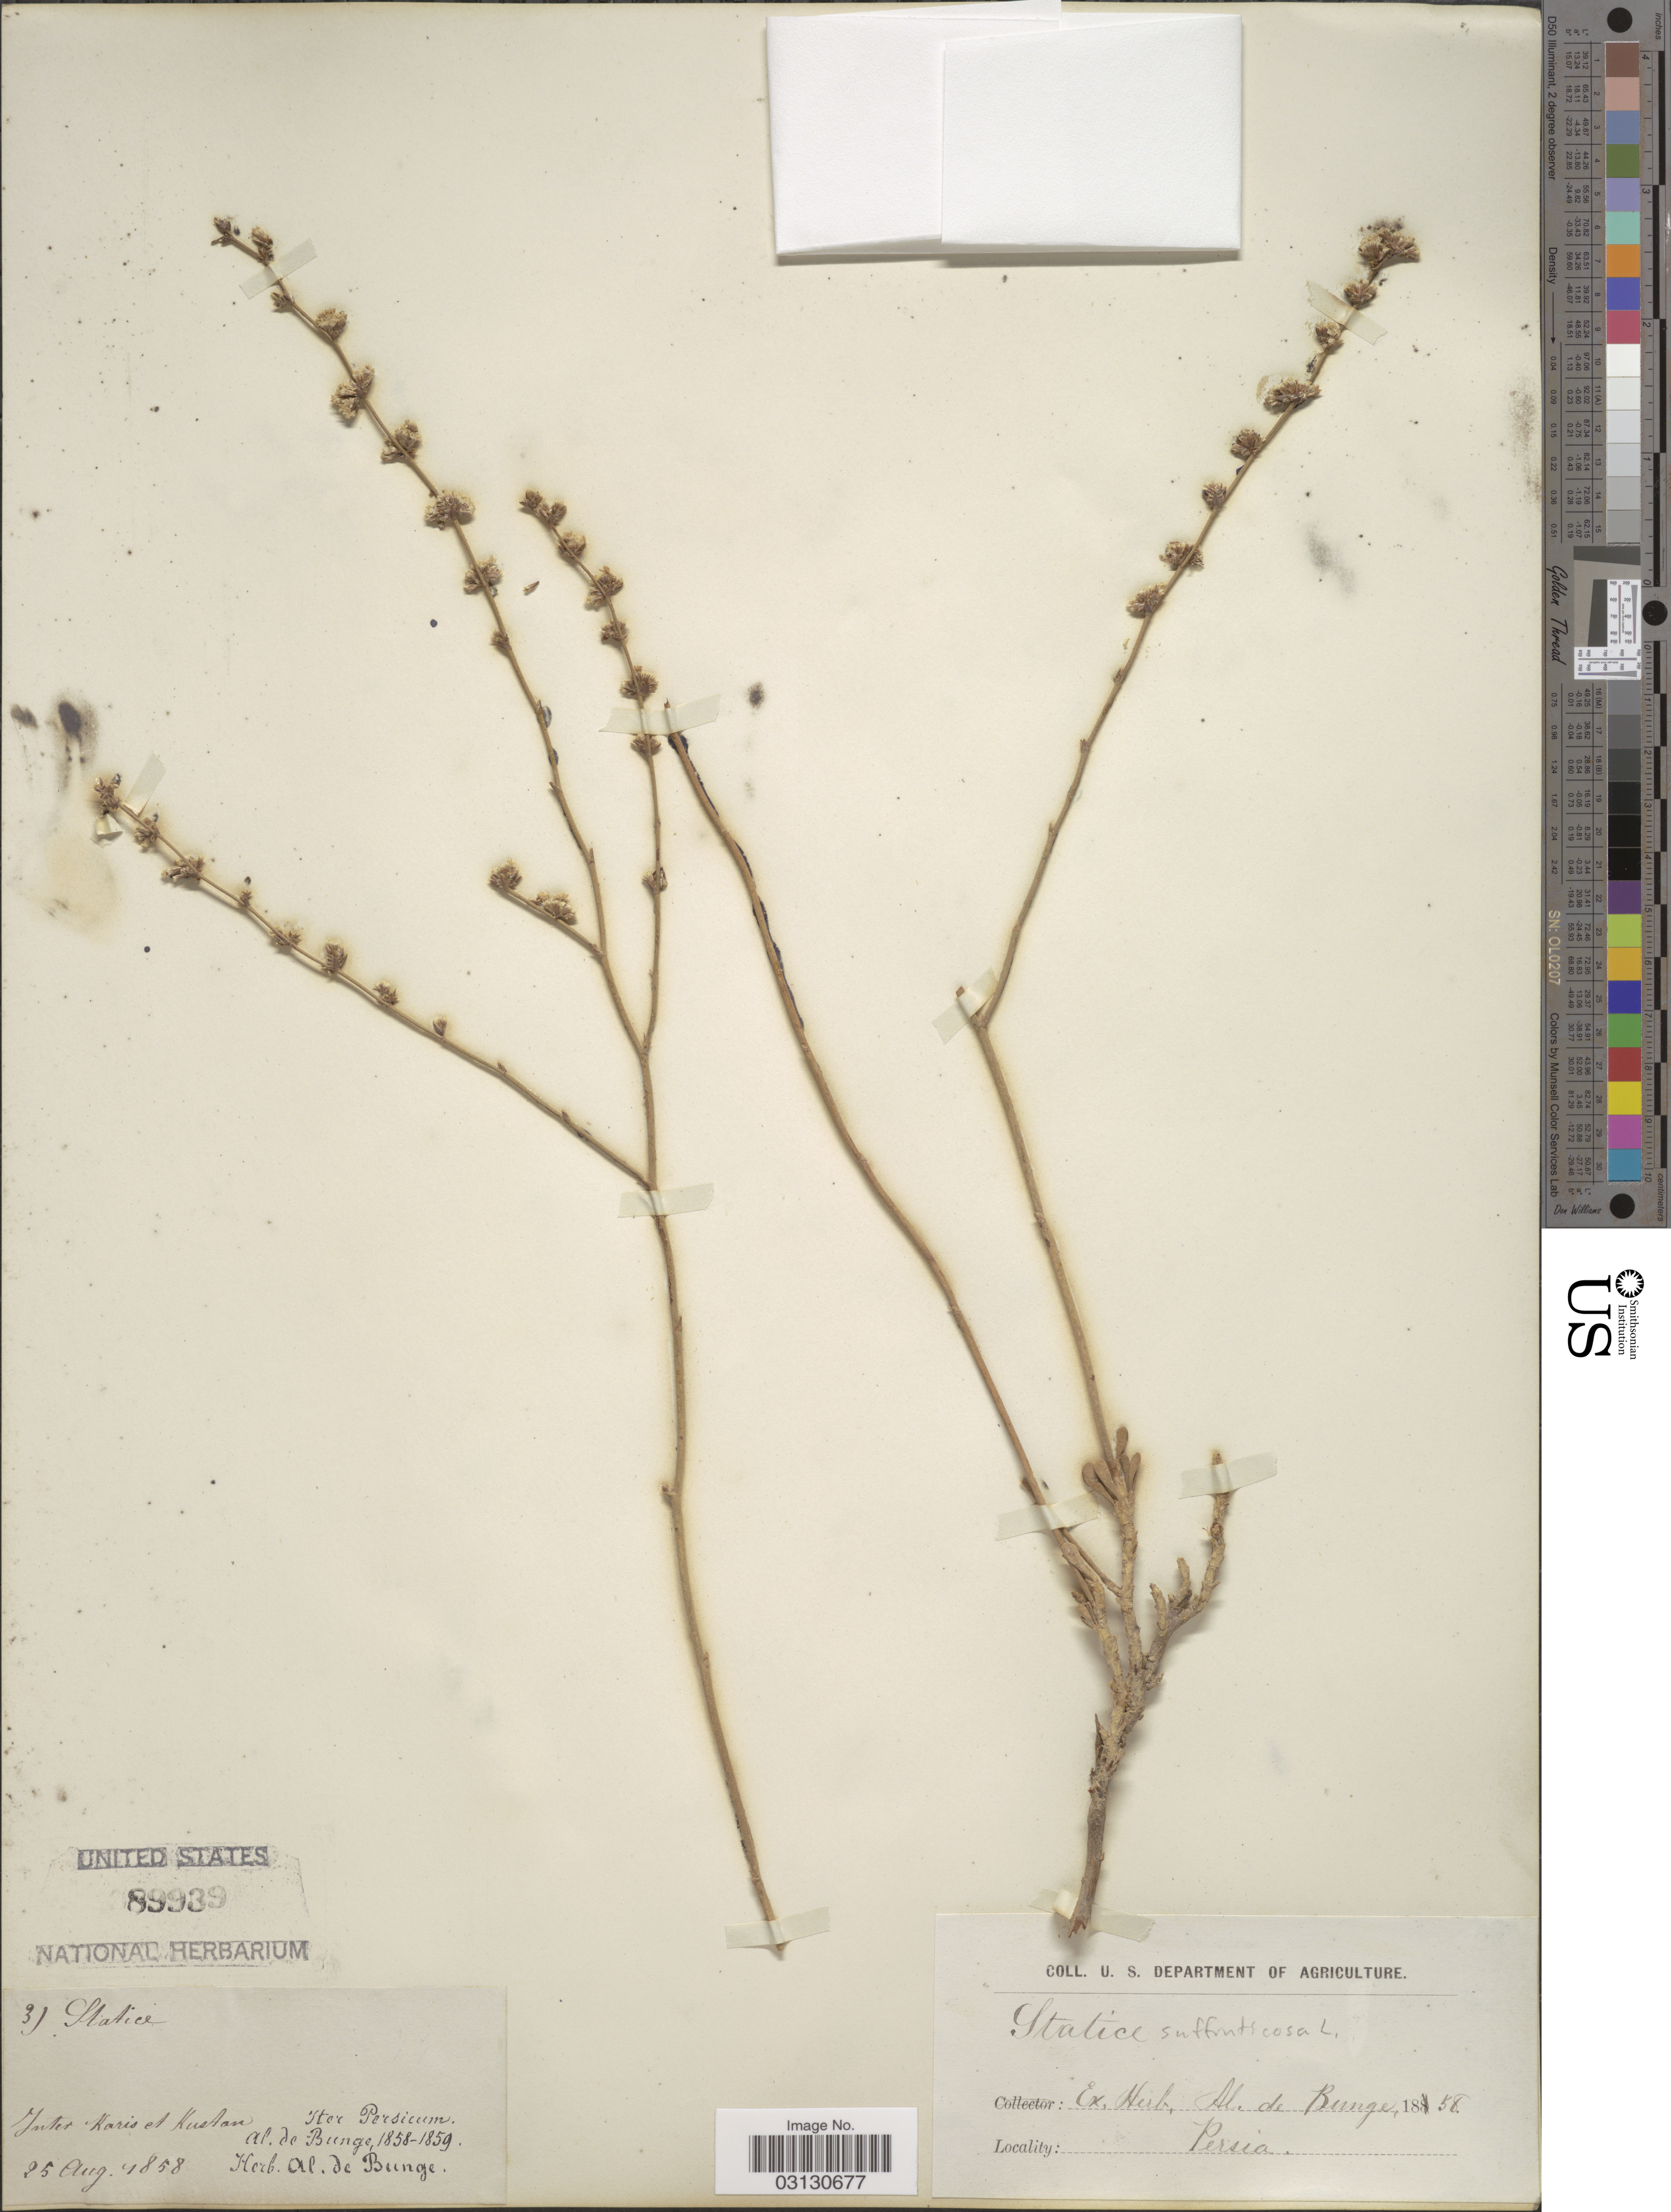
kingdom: Plantae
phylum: Tracheophyta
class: Magnoliopsida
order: Caryophyllales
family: Plumbaginaceae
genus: Limonium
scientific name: Limonium suffruticosum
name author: (L.) Kuntze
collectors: A. de Bunge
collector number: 3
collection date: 1858-08-25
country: Iran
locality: Inter Karis et Kustan, Persia.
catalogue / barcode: US 89939